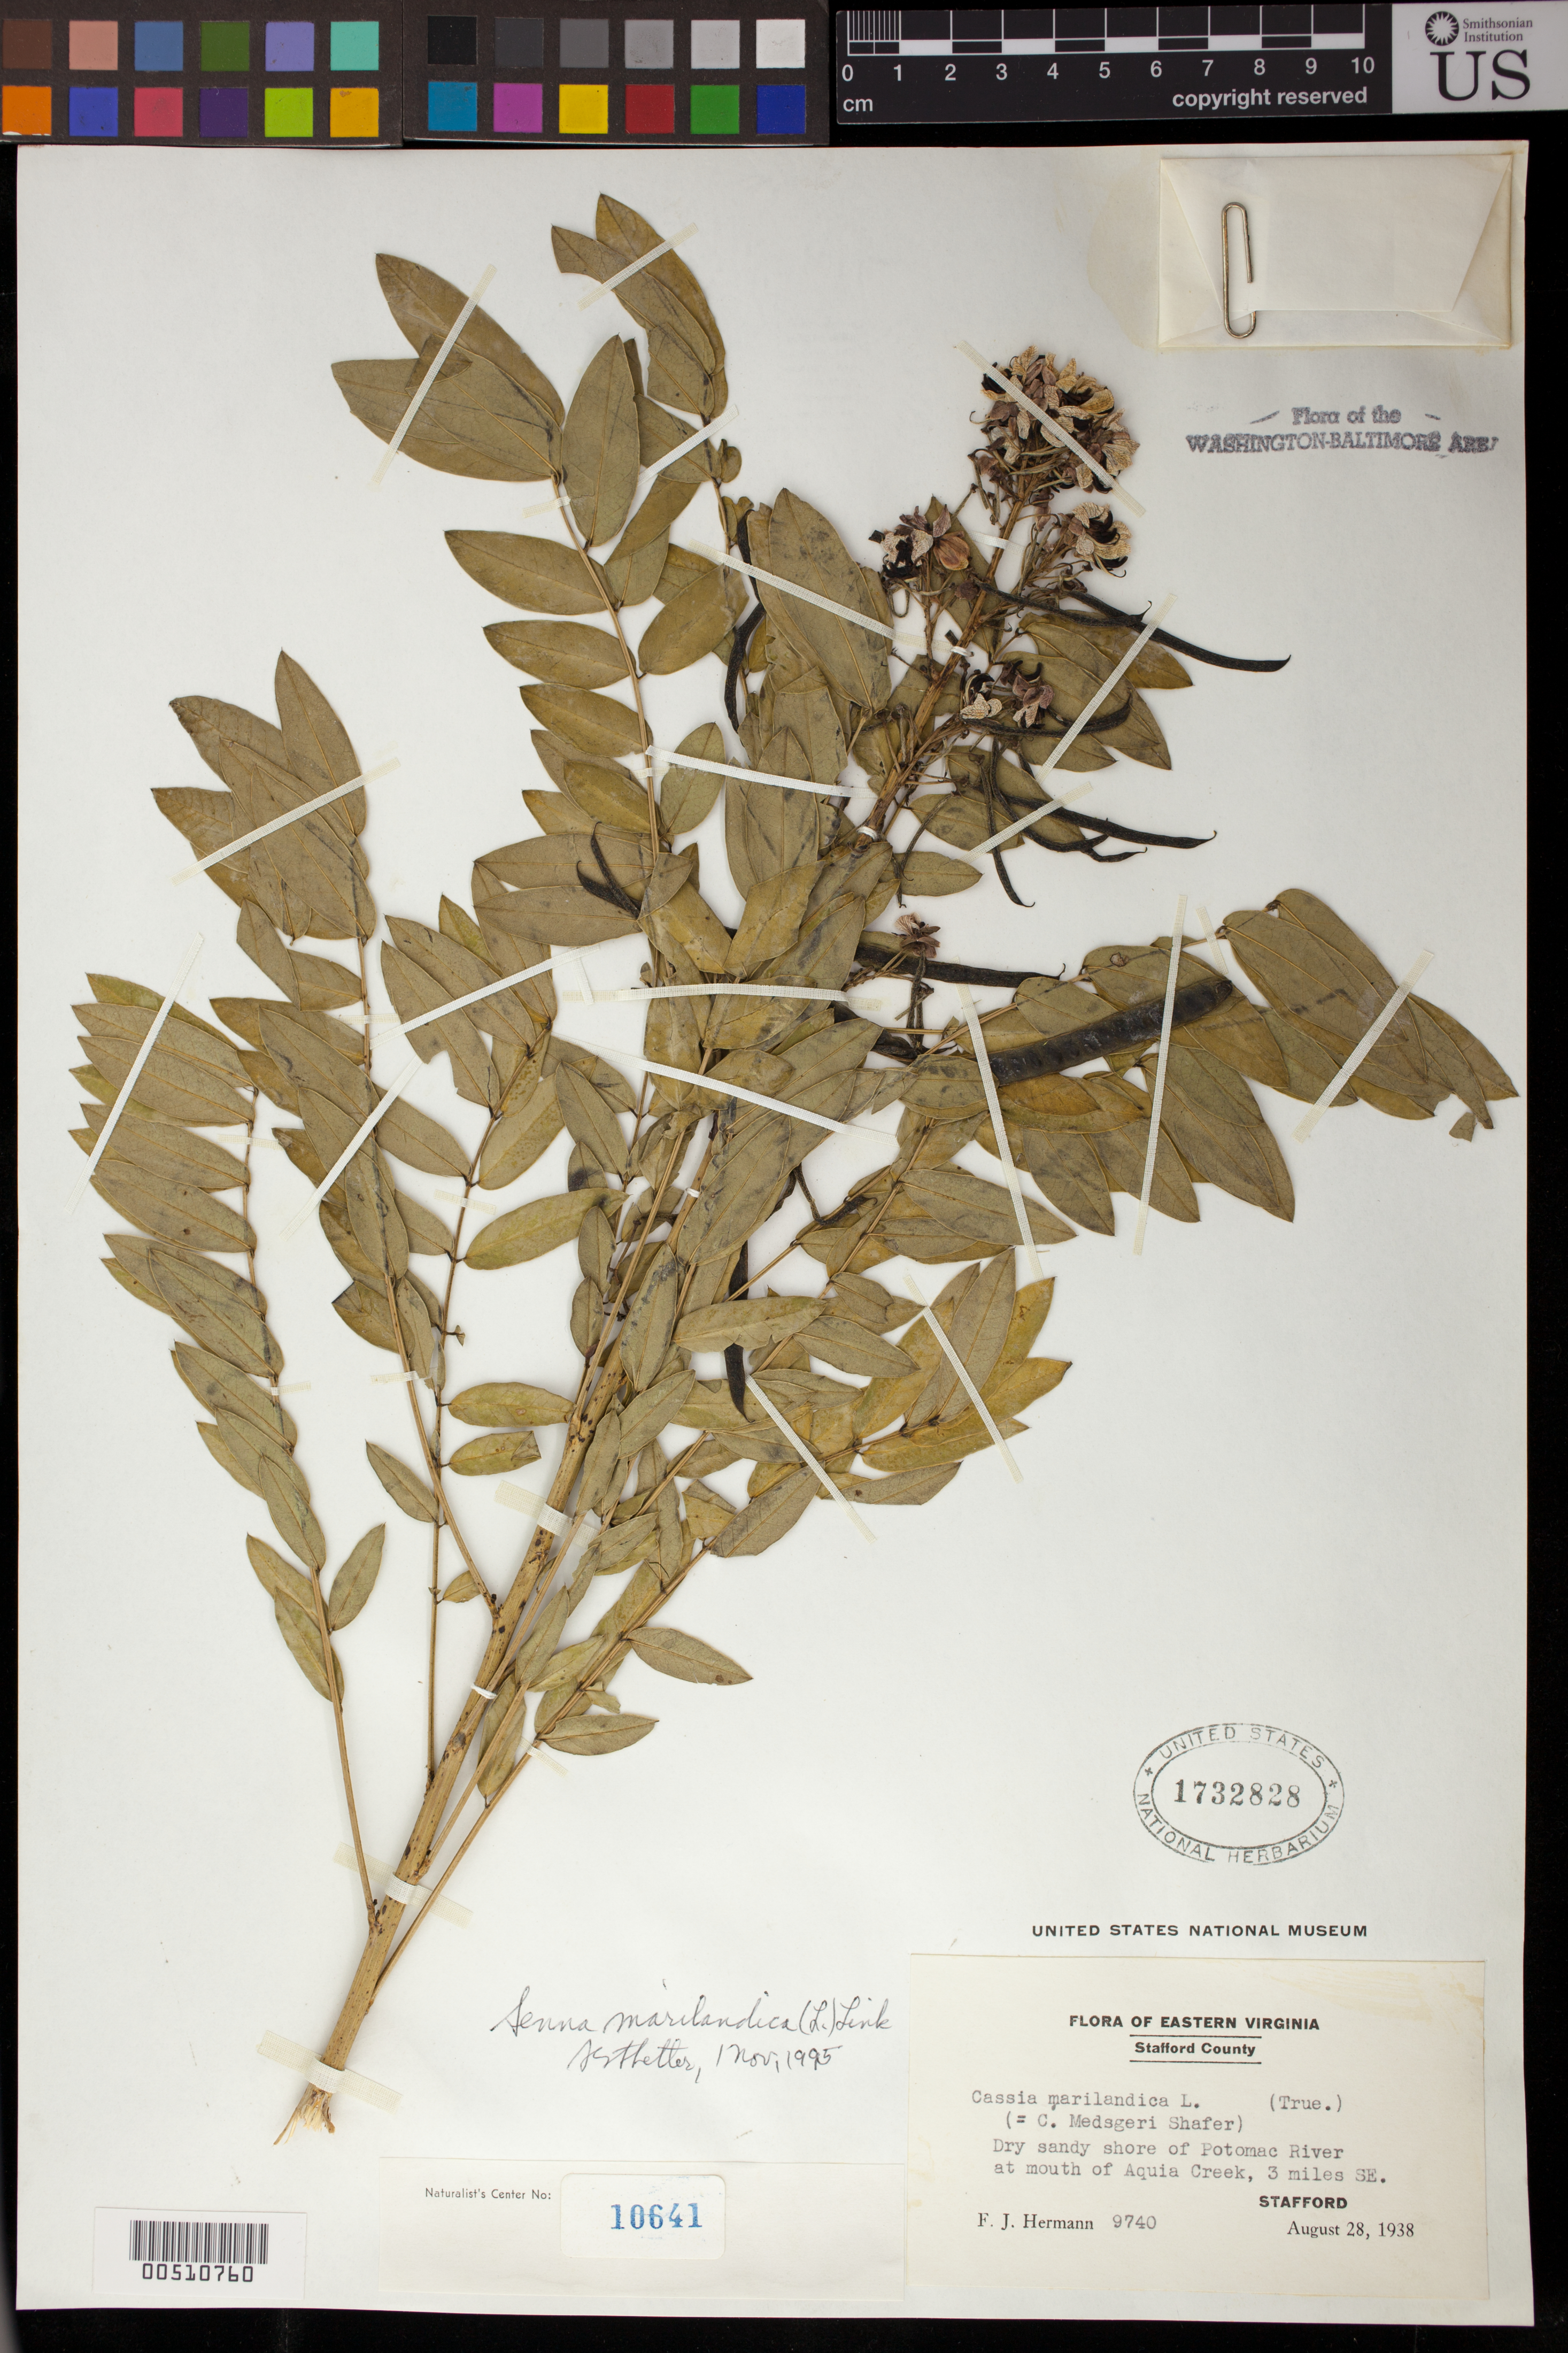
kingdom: Plantae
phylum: Tracheophyta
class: Magnoliopsida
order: Fabales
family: Fabaceae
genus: Senna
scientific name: Senna marilandica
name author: (L.) Link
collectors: F. J. Hermann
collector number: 9740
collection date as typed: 28 Aug 1938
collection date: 1938-08-28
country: United States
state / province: Virginia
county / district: Stafford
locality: Shore of Potomac River, mouth of Aquia Creek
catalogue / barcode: US 1732828